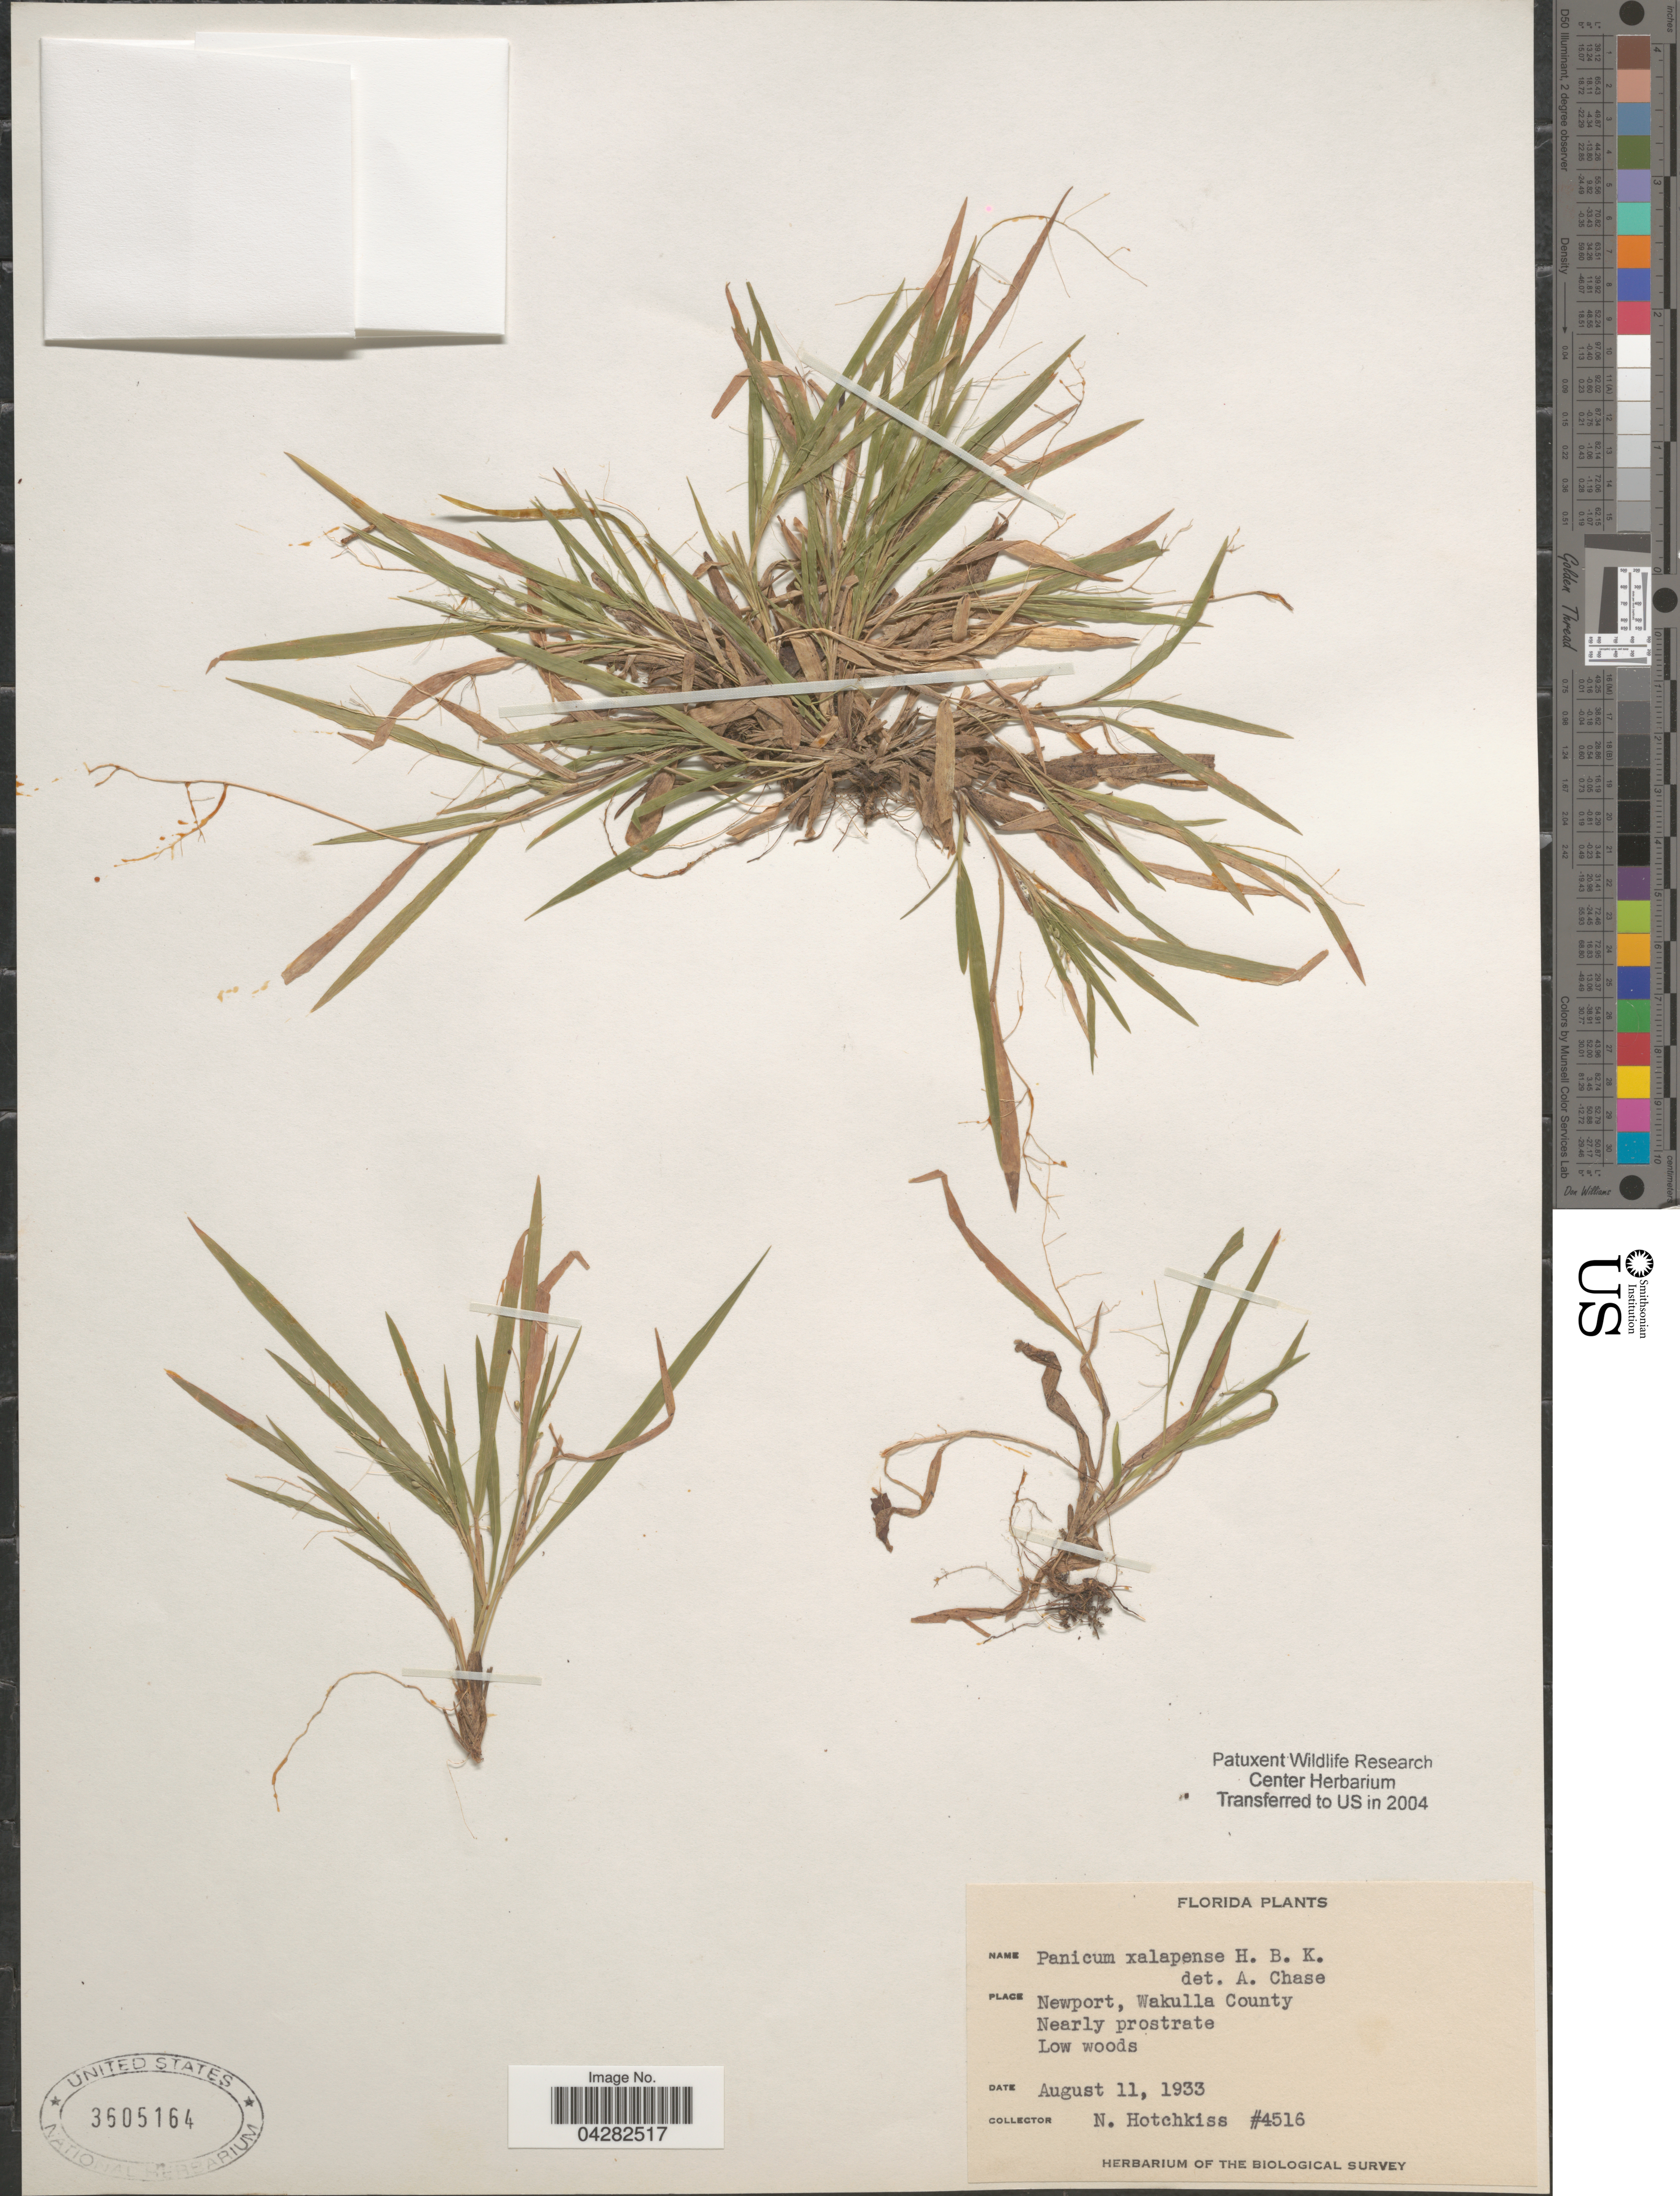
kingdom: Plantae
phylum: Tracheophyta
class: Liliopsida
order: Poales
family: Poaceae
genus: Dichanthelium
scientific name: Dichanthelium laxiflorum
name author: (Lam.) Gould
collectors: N. Hotchkiss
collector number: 4516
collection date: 1933-08-11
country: United States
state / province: Florida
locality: Newport, Wakulla County. Biological Survey.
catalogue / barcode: US 3605164